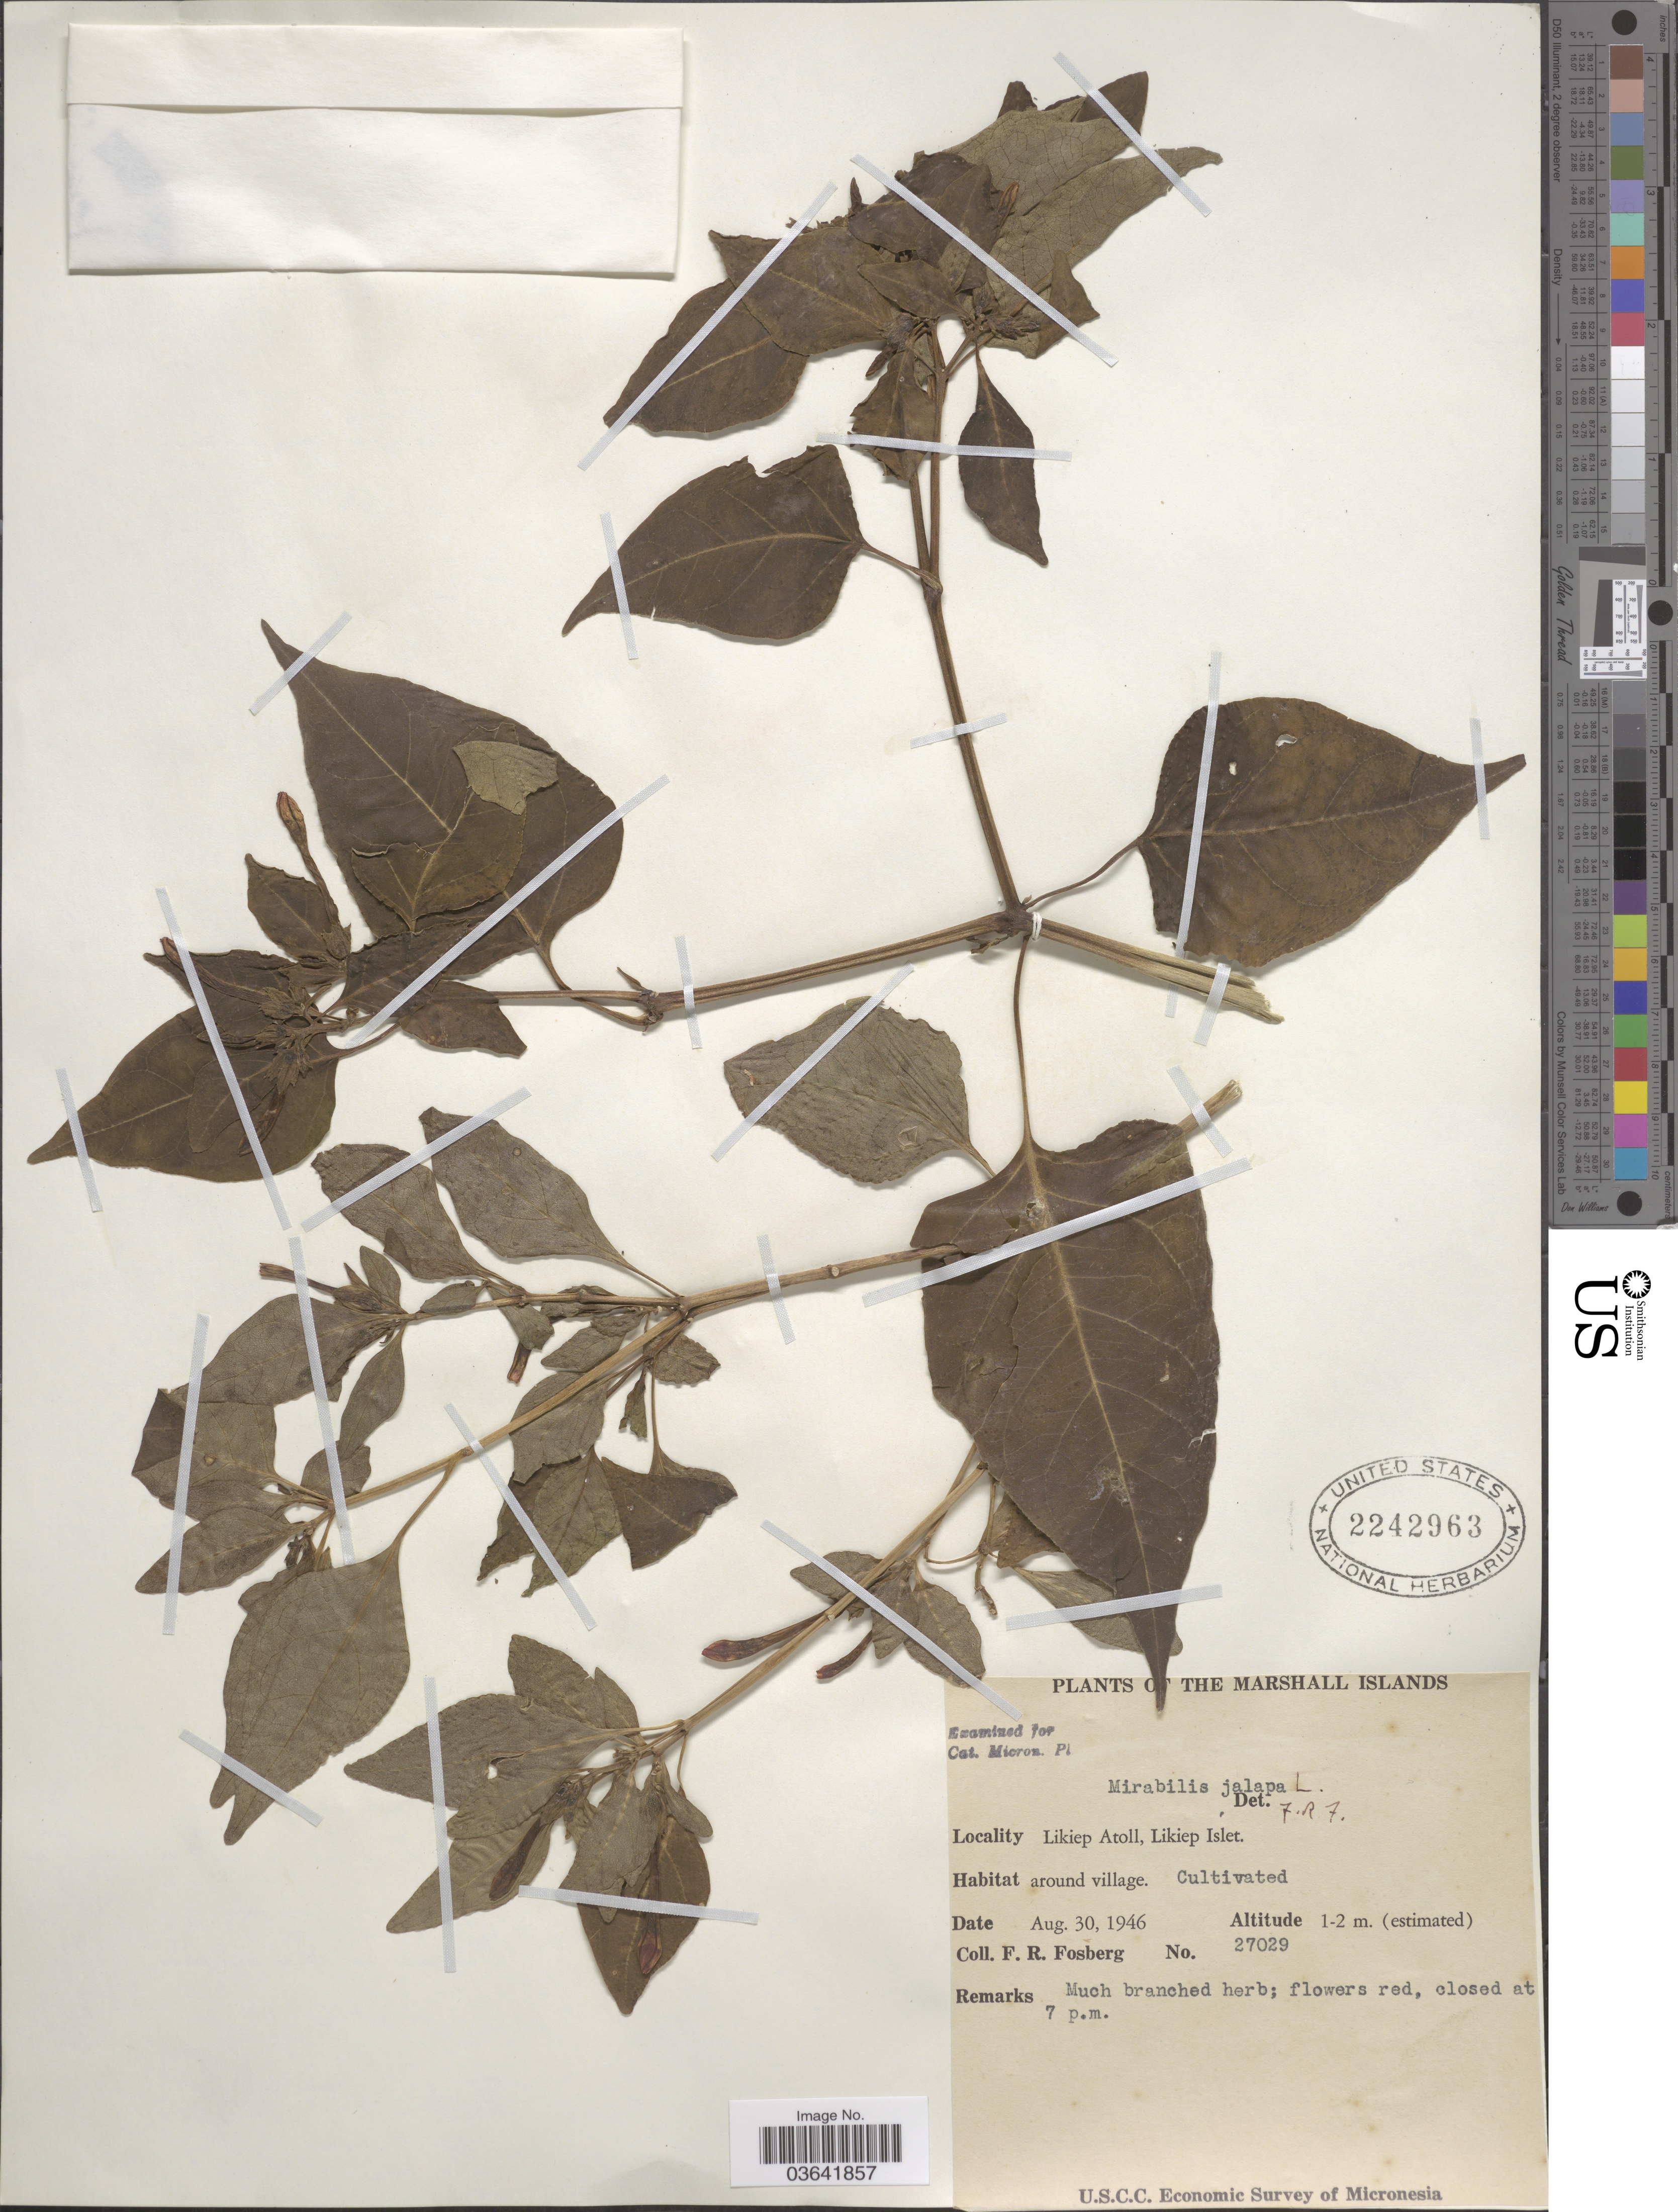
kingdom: Plantae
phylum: Tracheophyta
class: Magnoliopsida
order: Caryophyllales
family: Nyctaginaceae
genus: Mirabilis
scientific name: Mirabilis jalapa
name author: L.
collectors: F. R. Fosberg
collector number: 27029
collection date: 1946-08-30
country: Marshall Islands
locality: Likiep Atoll, Likiep Islet.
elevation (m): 1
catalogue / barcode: US 2242963